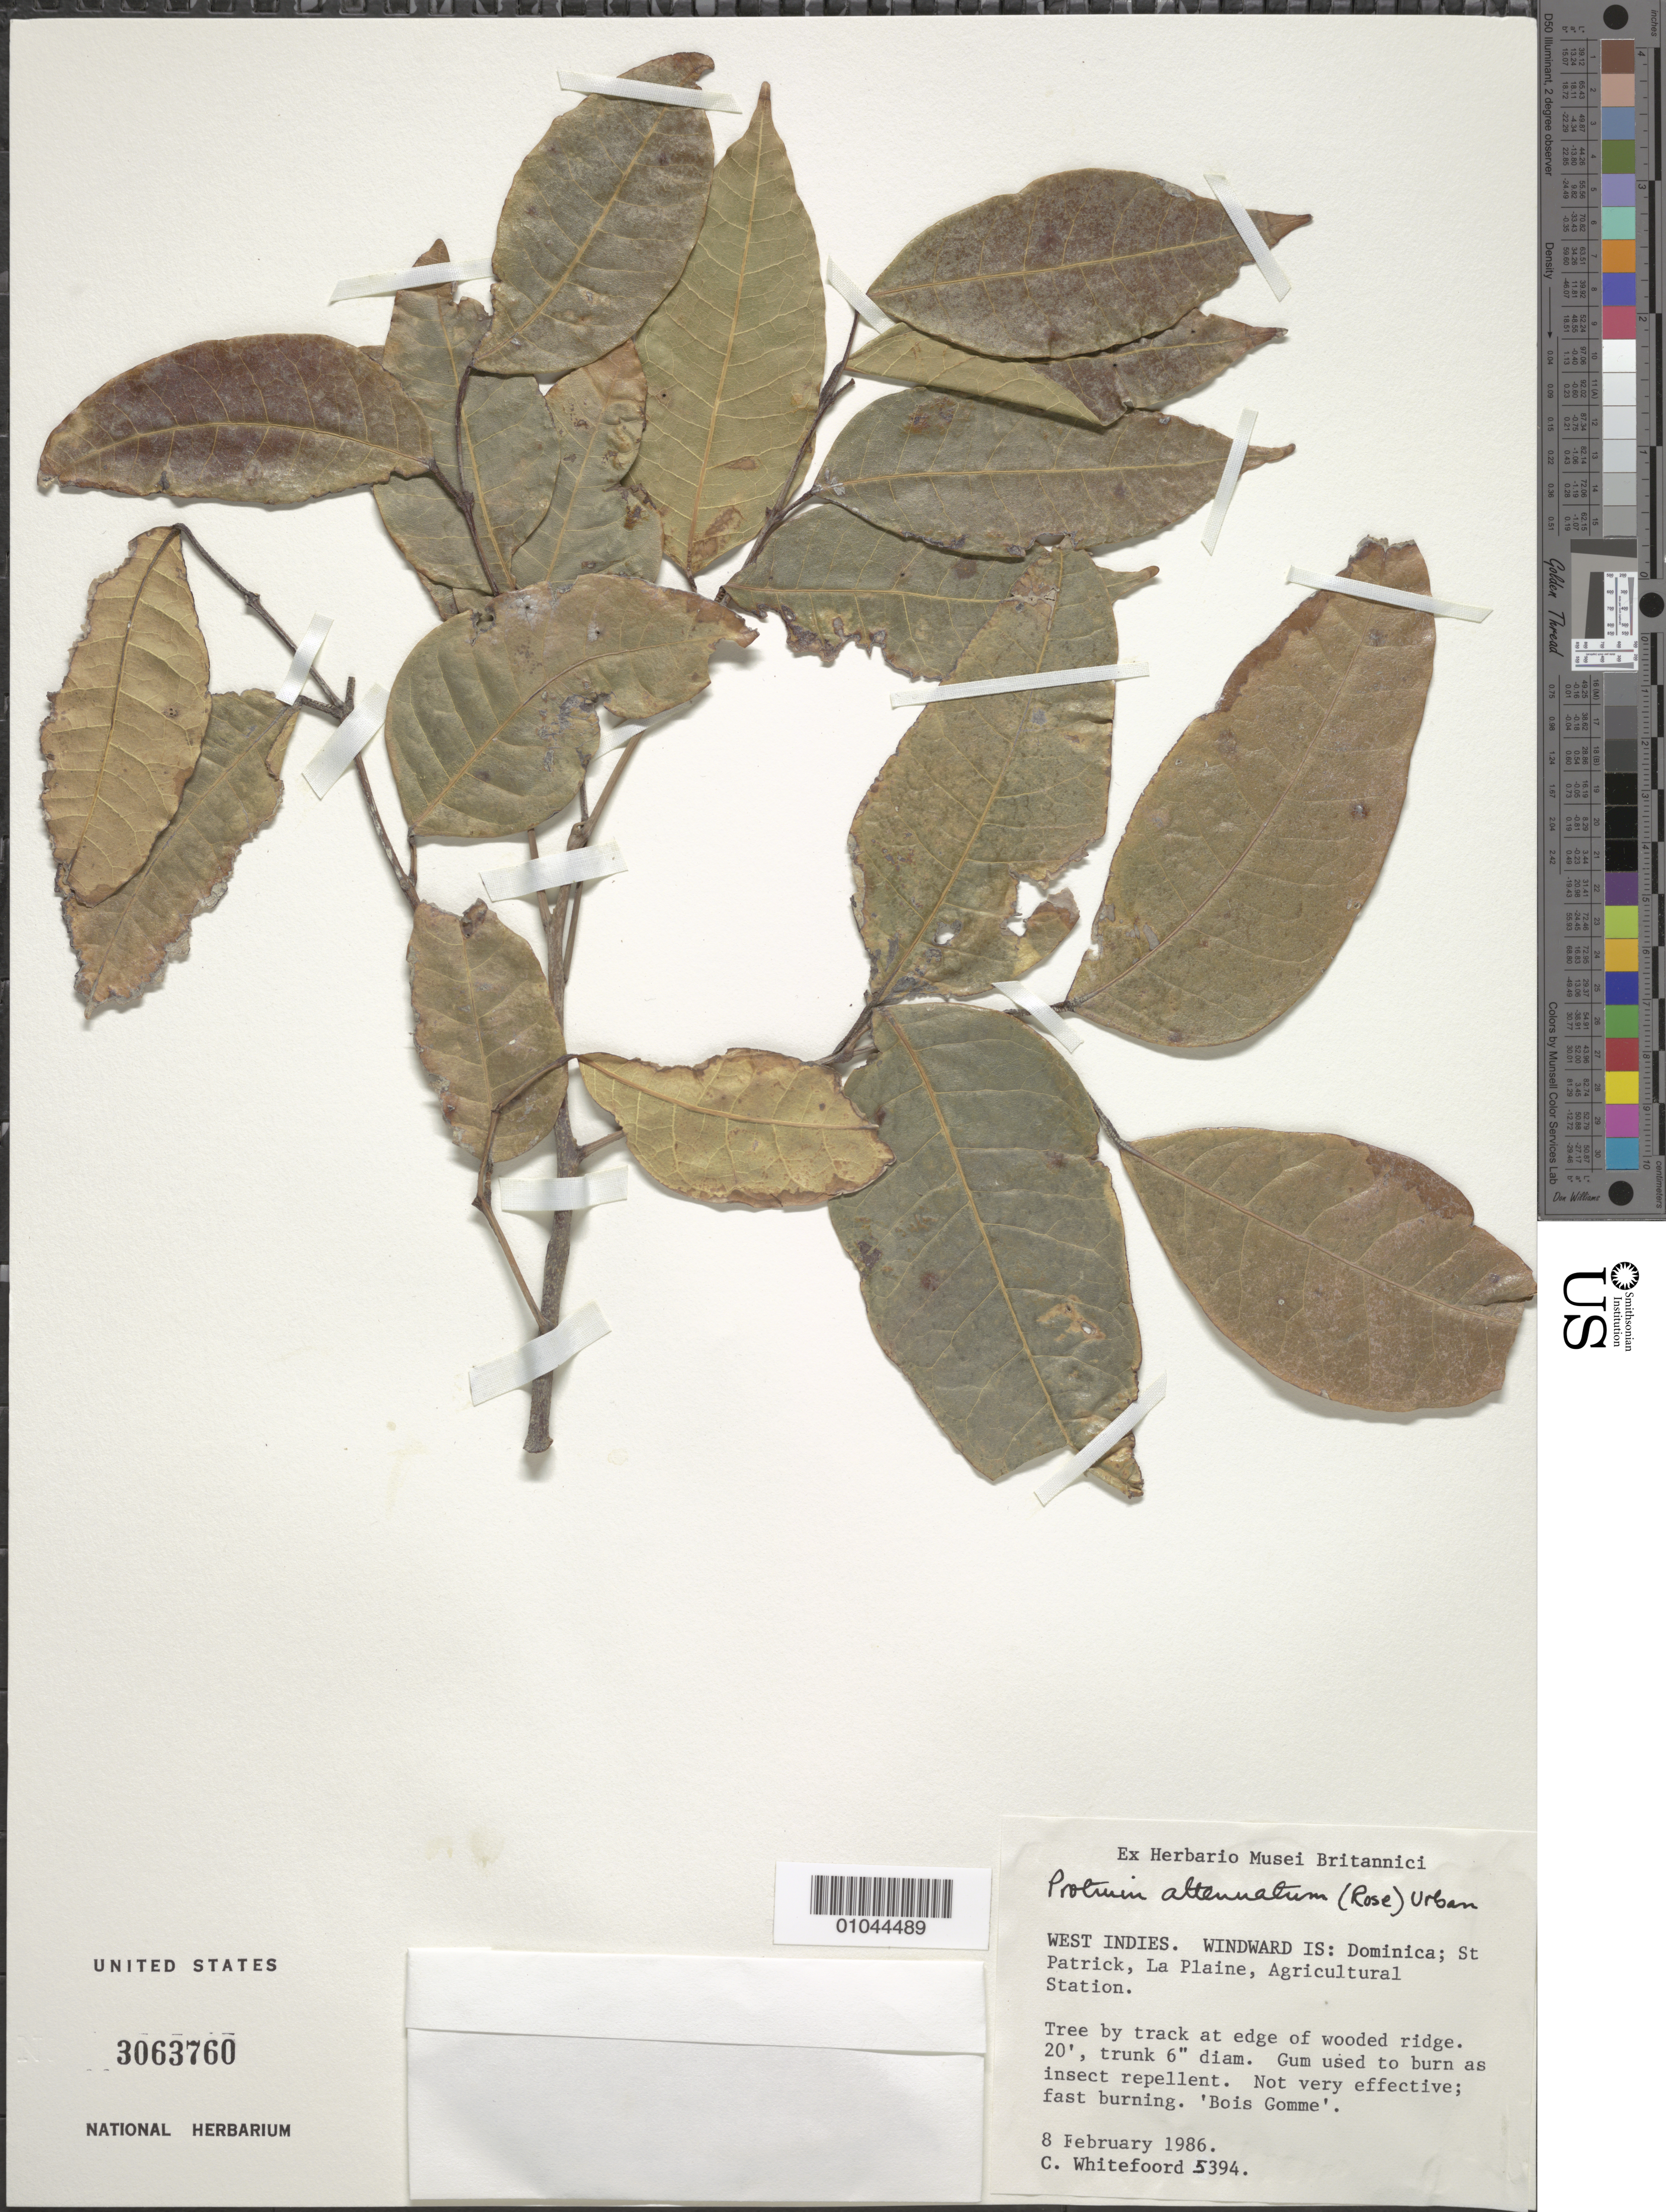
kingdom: Plantae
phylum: Tracheophyta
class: Magnoliopsida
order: Sapindales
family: Burseraceae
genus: Protium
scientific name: Protium attenuatum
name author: Urb.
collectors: C. Whitefoord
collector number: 5394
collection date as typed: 08 Feb 1986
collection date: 1986-02-08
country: Dominica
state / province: St. Patrick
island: Dominica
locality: West Indies. Windward is: Dominica; St Patrick, La Plaine, Agricultural Station.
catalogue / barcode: US 3063760